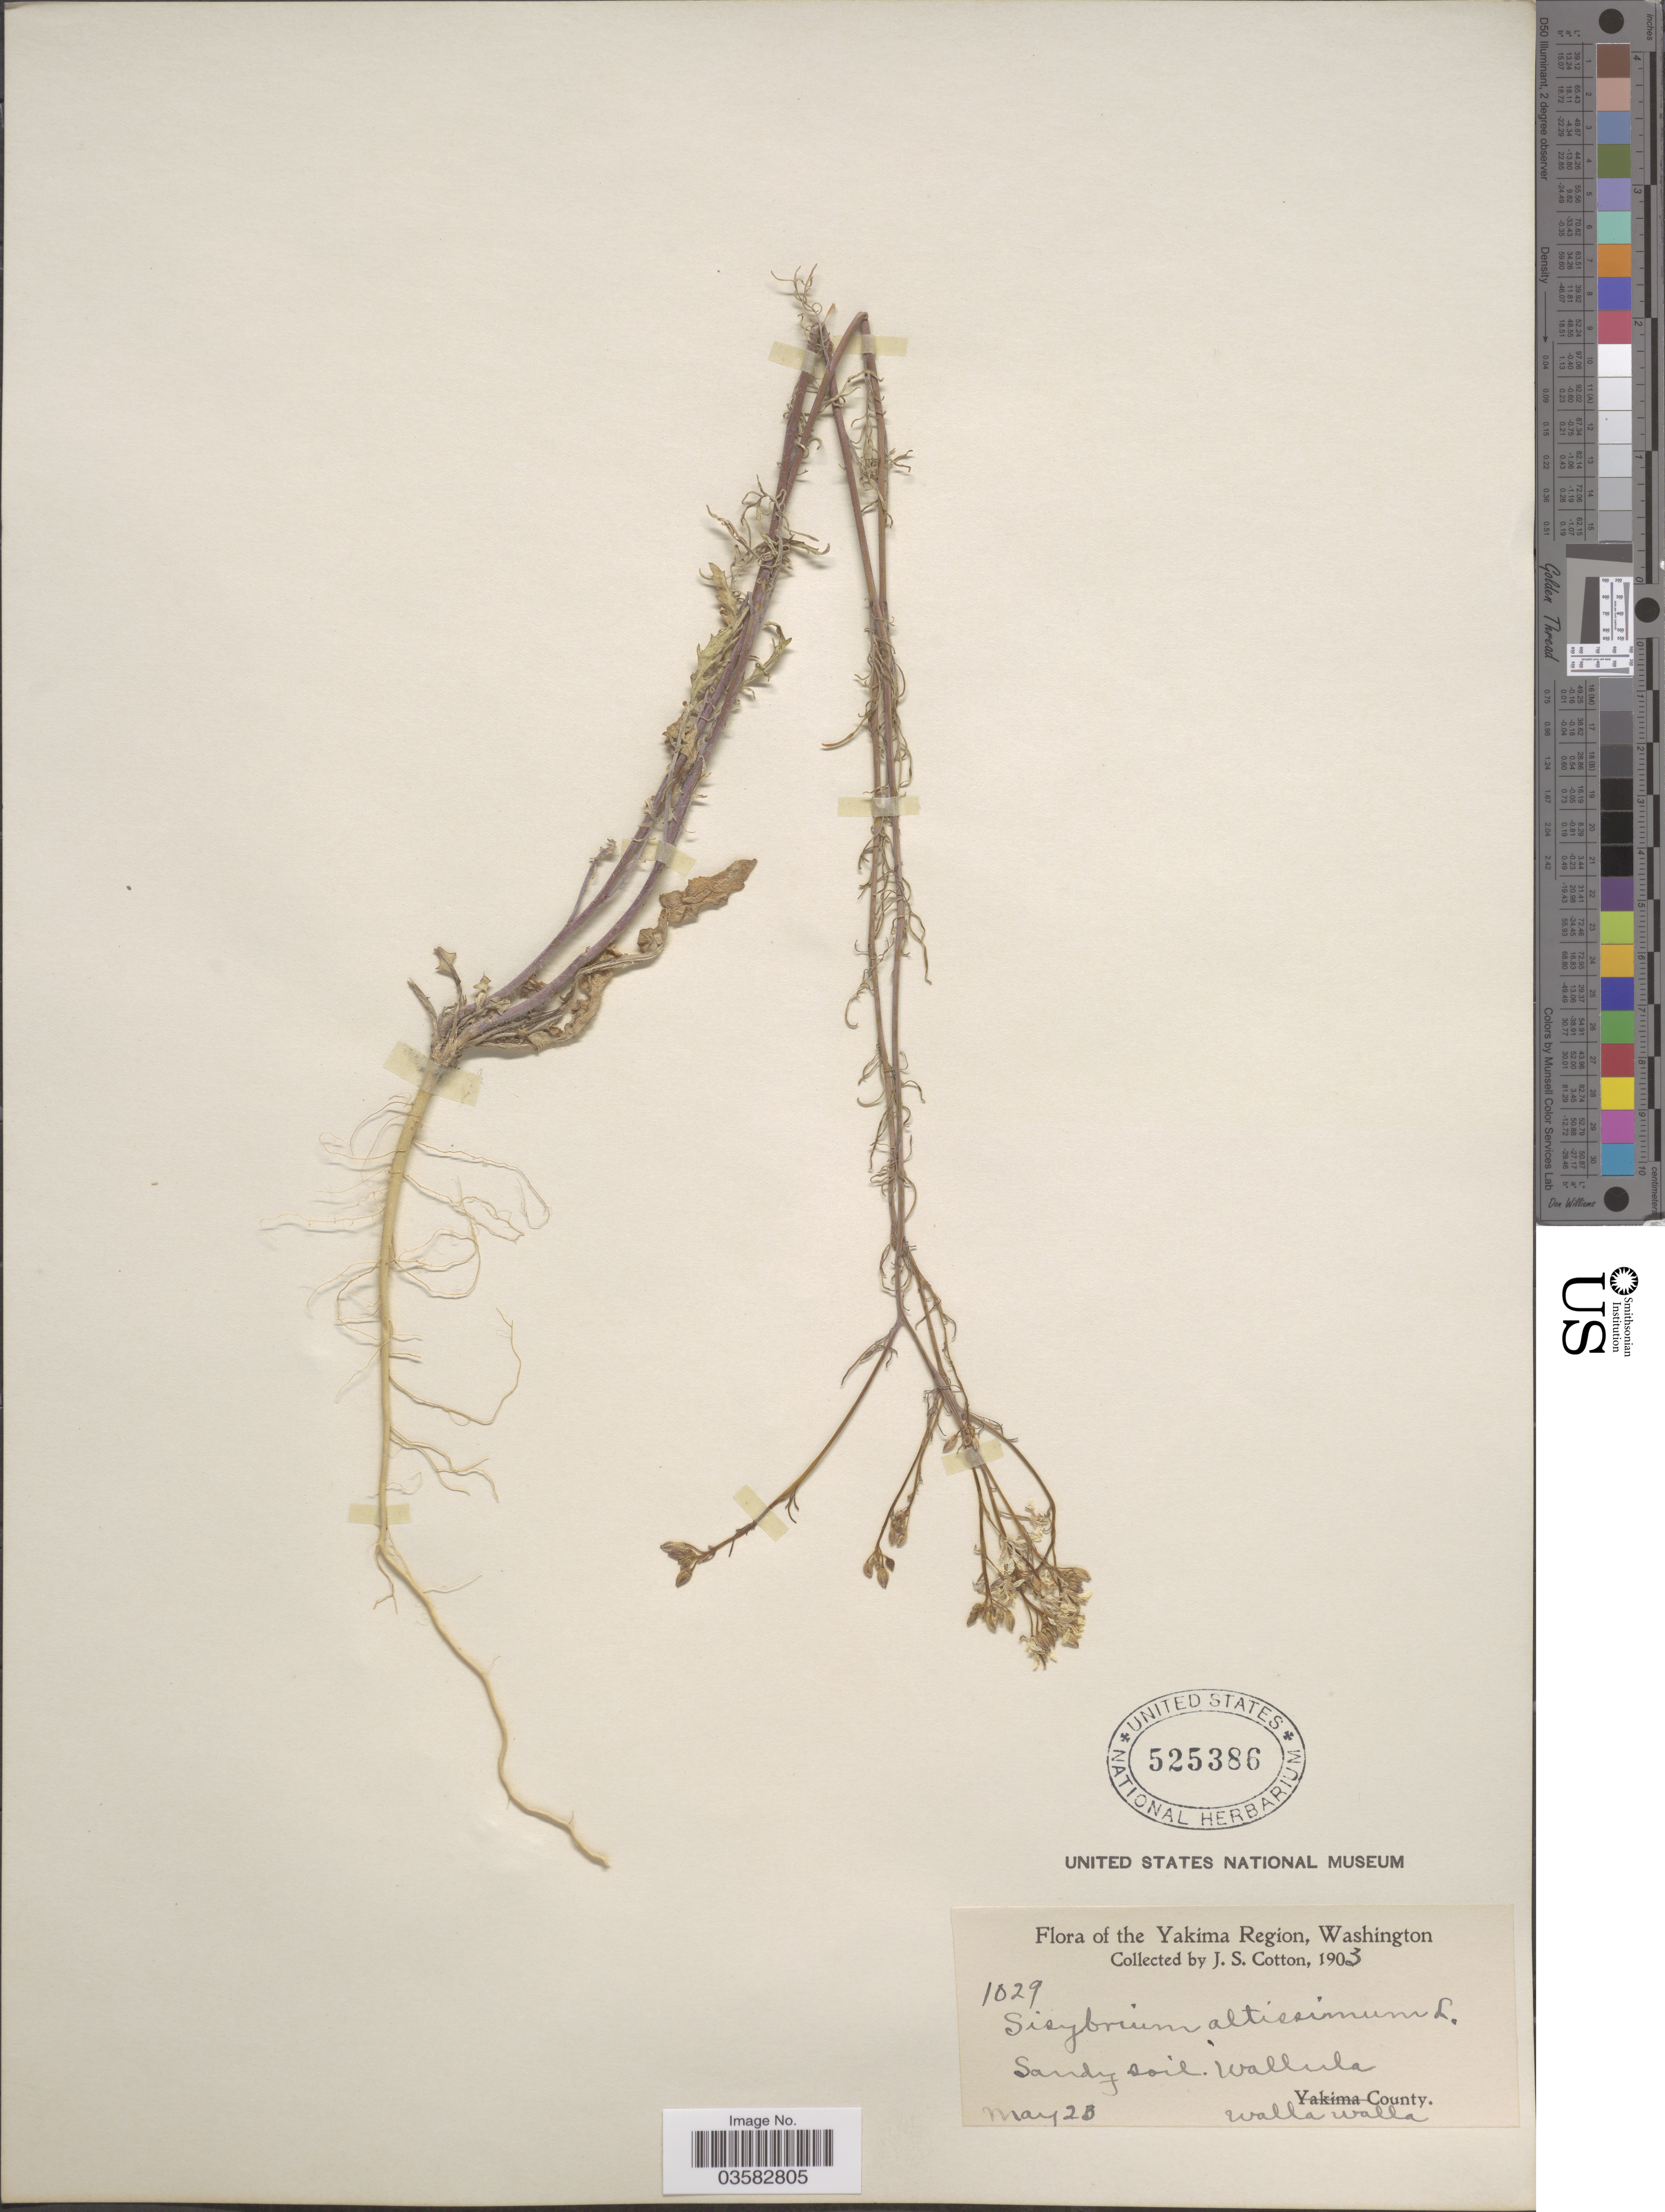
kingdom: Plantae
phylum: Tracheophyta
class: Magnoliopsida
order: Brassicales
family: Brassicaceae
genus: Sisymbrium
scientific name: Sisymbrium altissimum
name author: L.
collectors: J. S. Cotton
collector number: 1029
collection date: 1903-05-23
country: United States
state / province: Washington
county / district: Walla Walla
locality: The Yakima Region. Wallula. Walla Walla County.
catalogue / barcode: US 525386